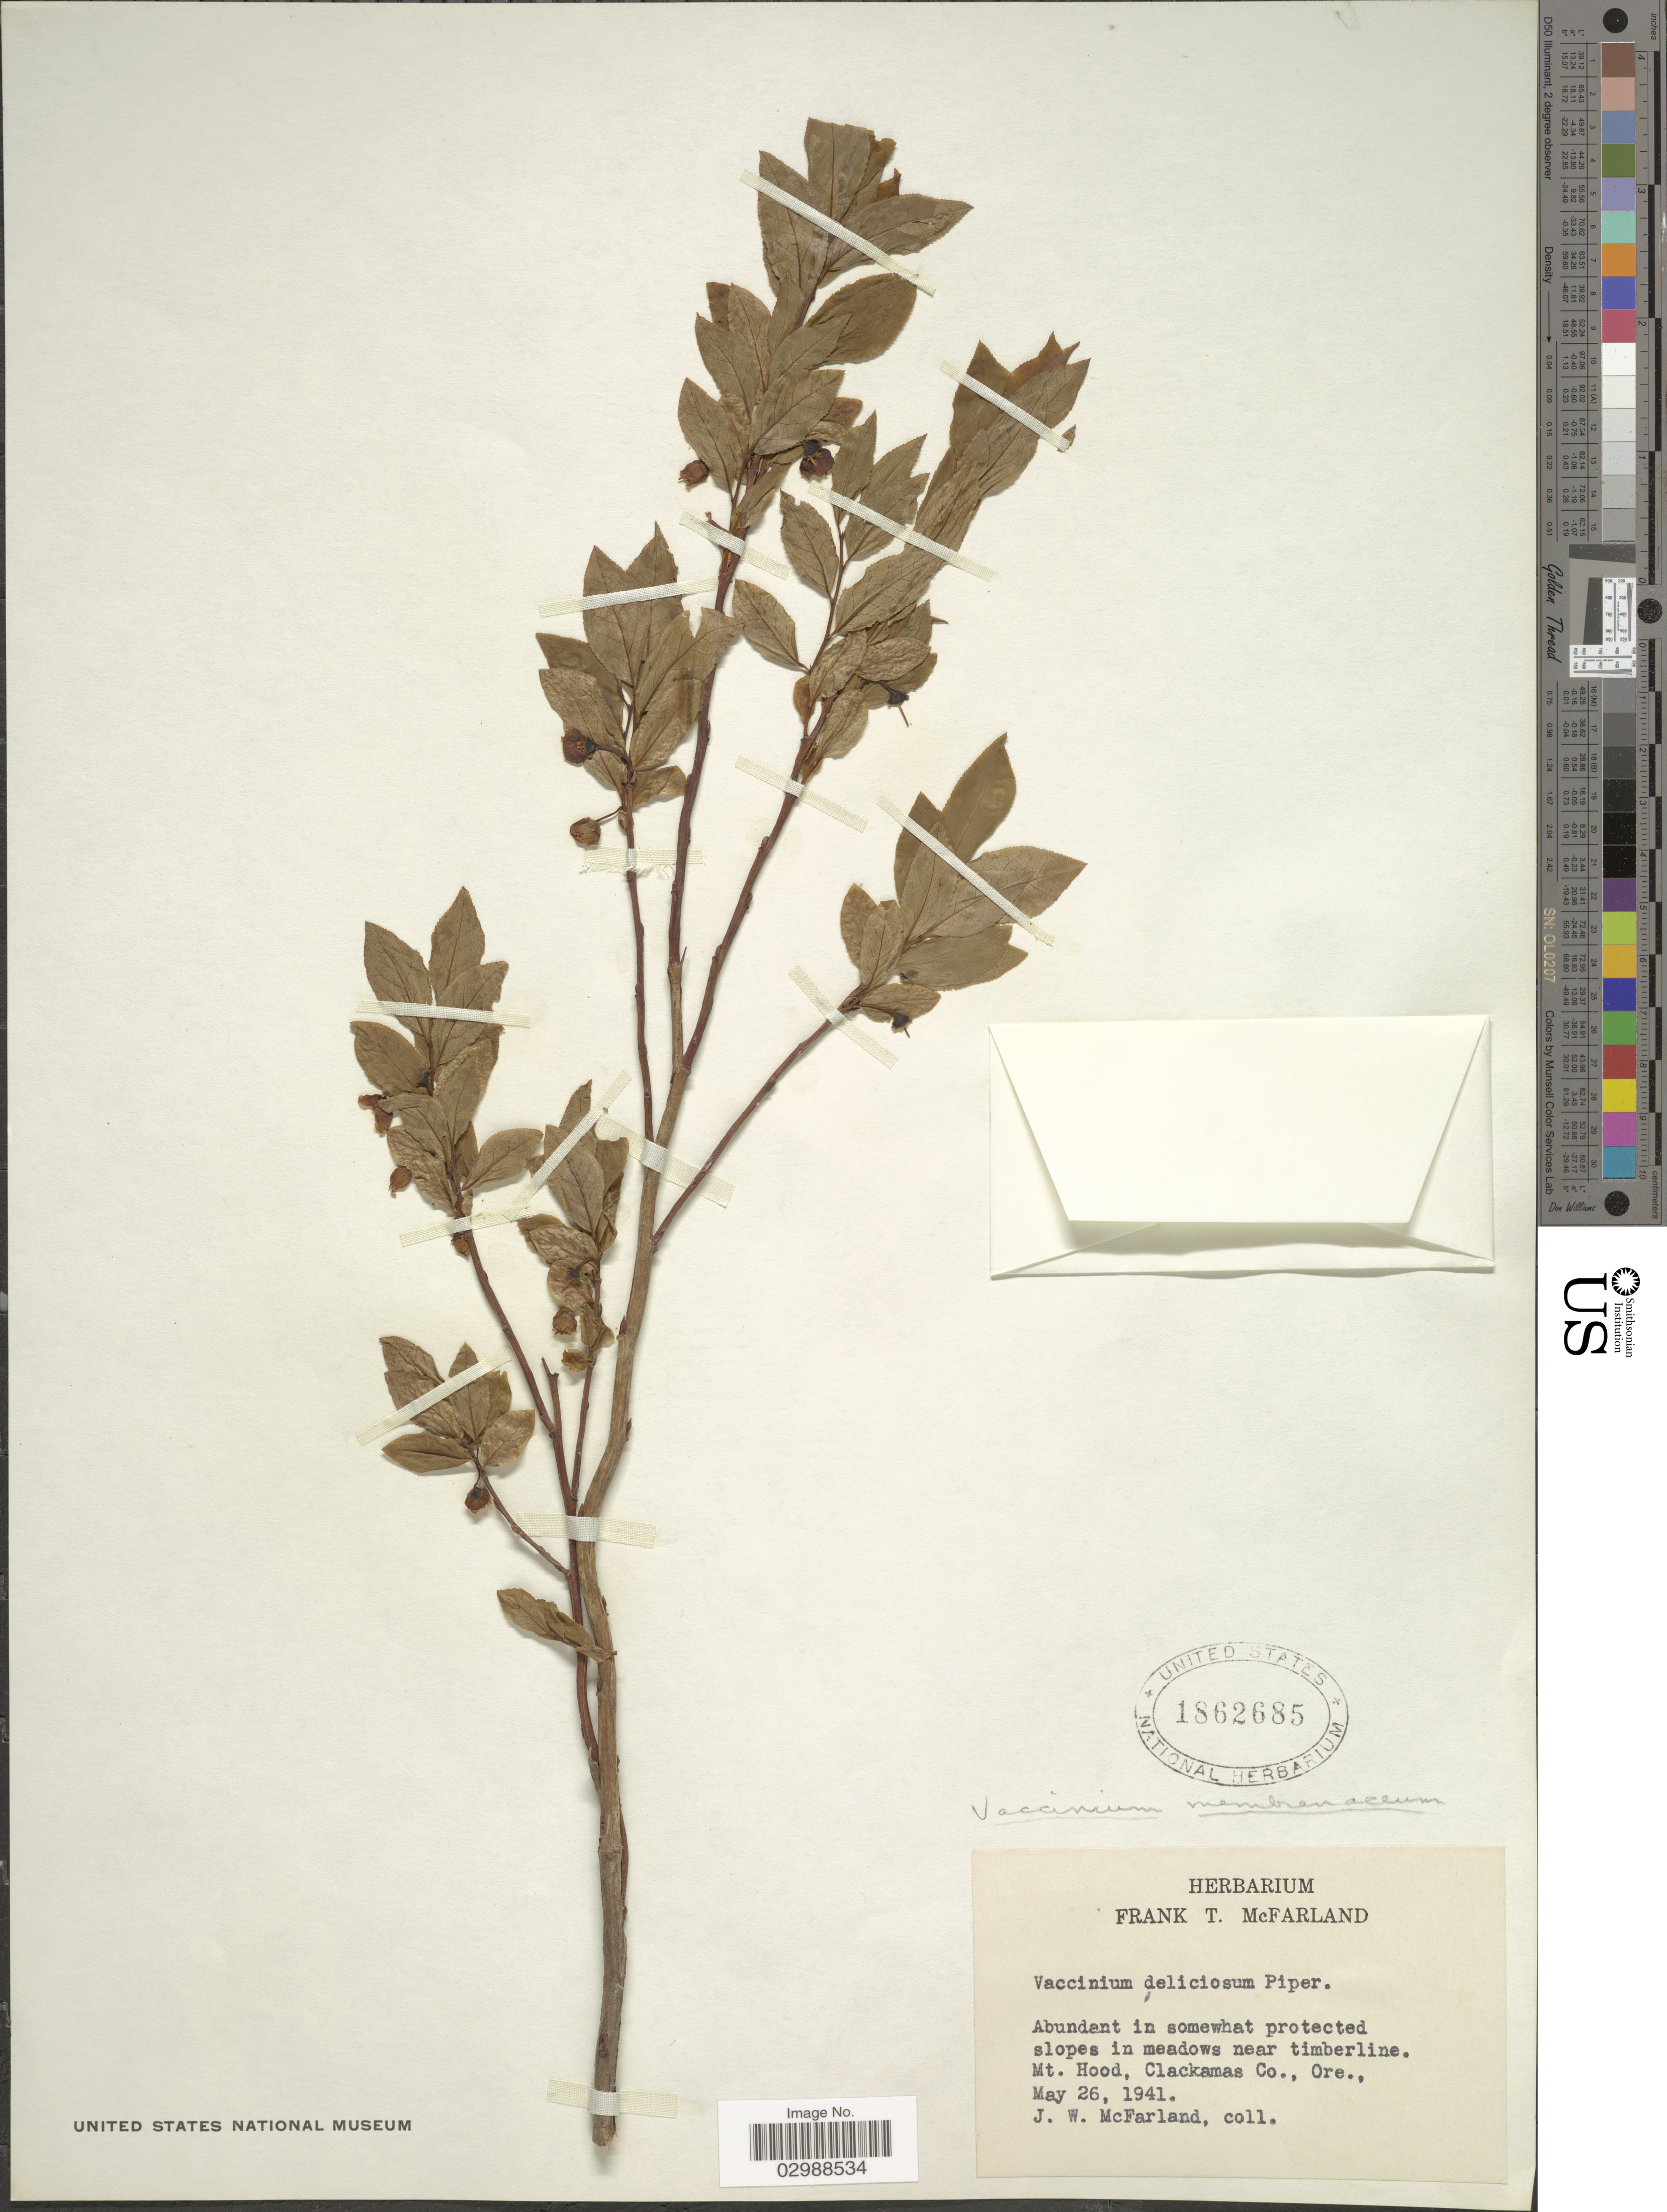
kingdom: Plantae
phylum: Tracheophyta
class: Magnoliopsida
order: Ericales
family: Ericaceae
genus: Vaccinium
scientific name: Vaccinium membranaceum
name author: Douglas ex Torr.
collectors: J. Mcfarland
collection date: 1941-05-26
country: United States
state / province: Oregon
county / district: Clackamas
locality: Mt. Hood, Clackamas Co., Ore.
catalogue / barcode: US 1862685